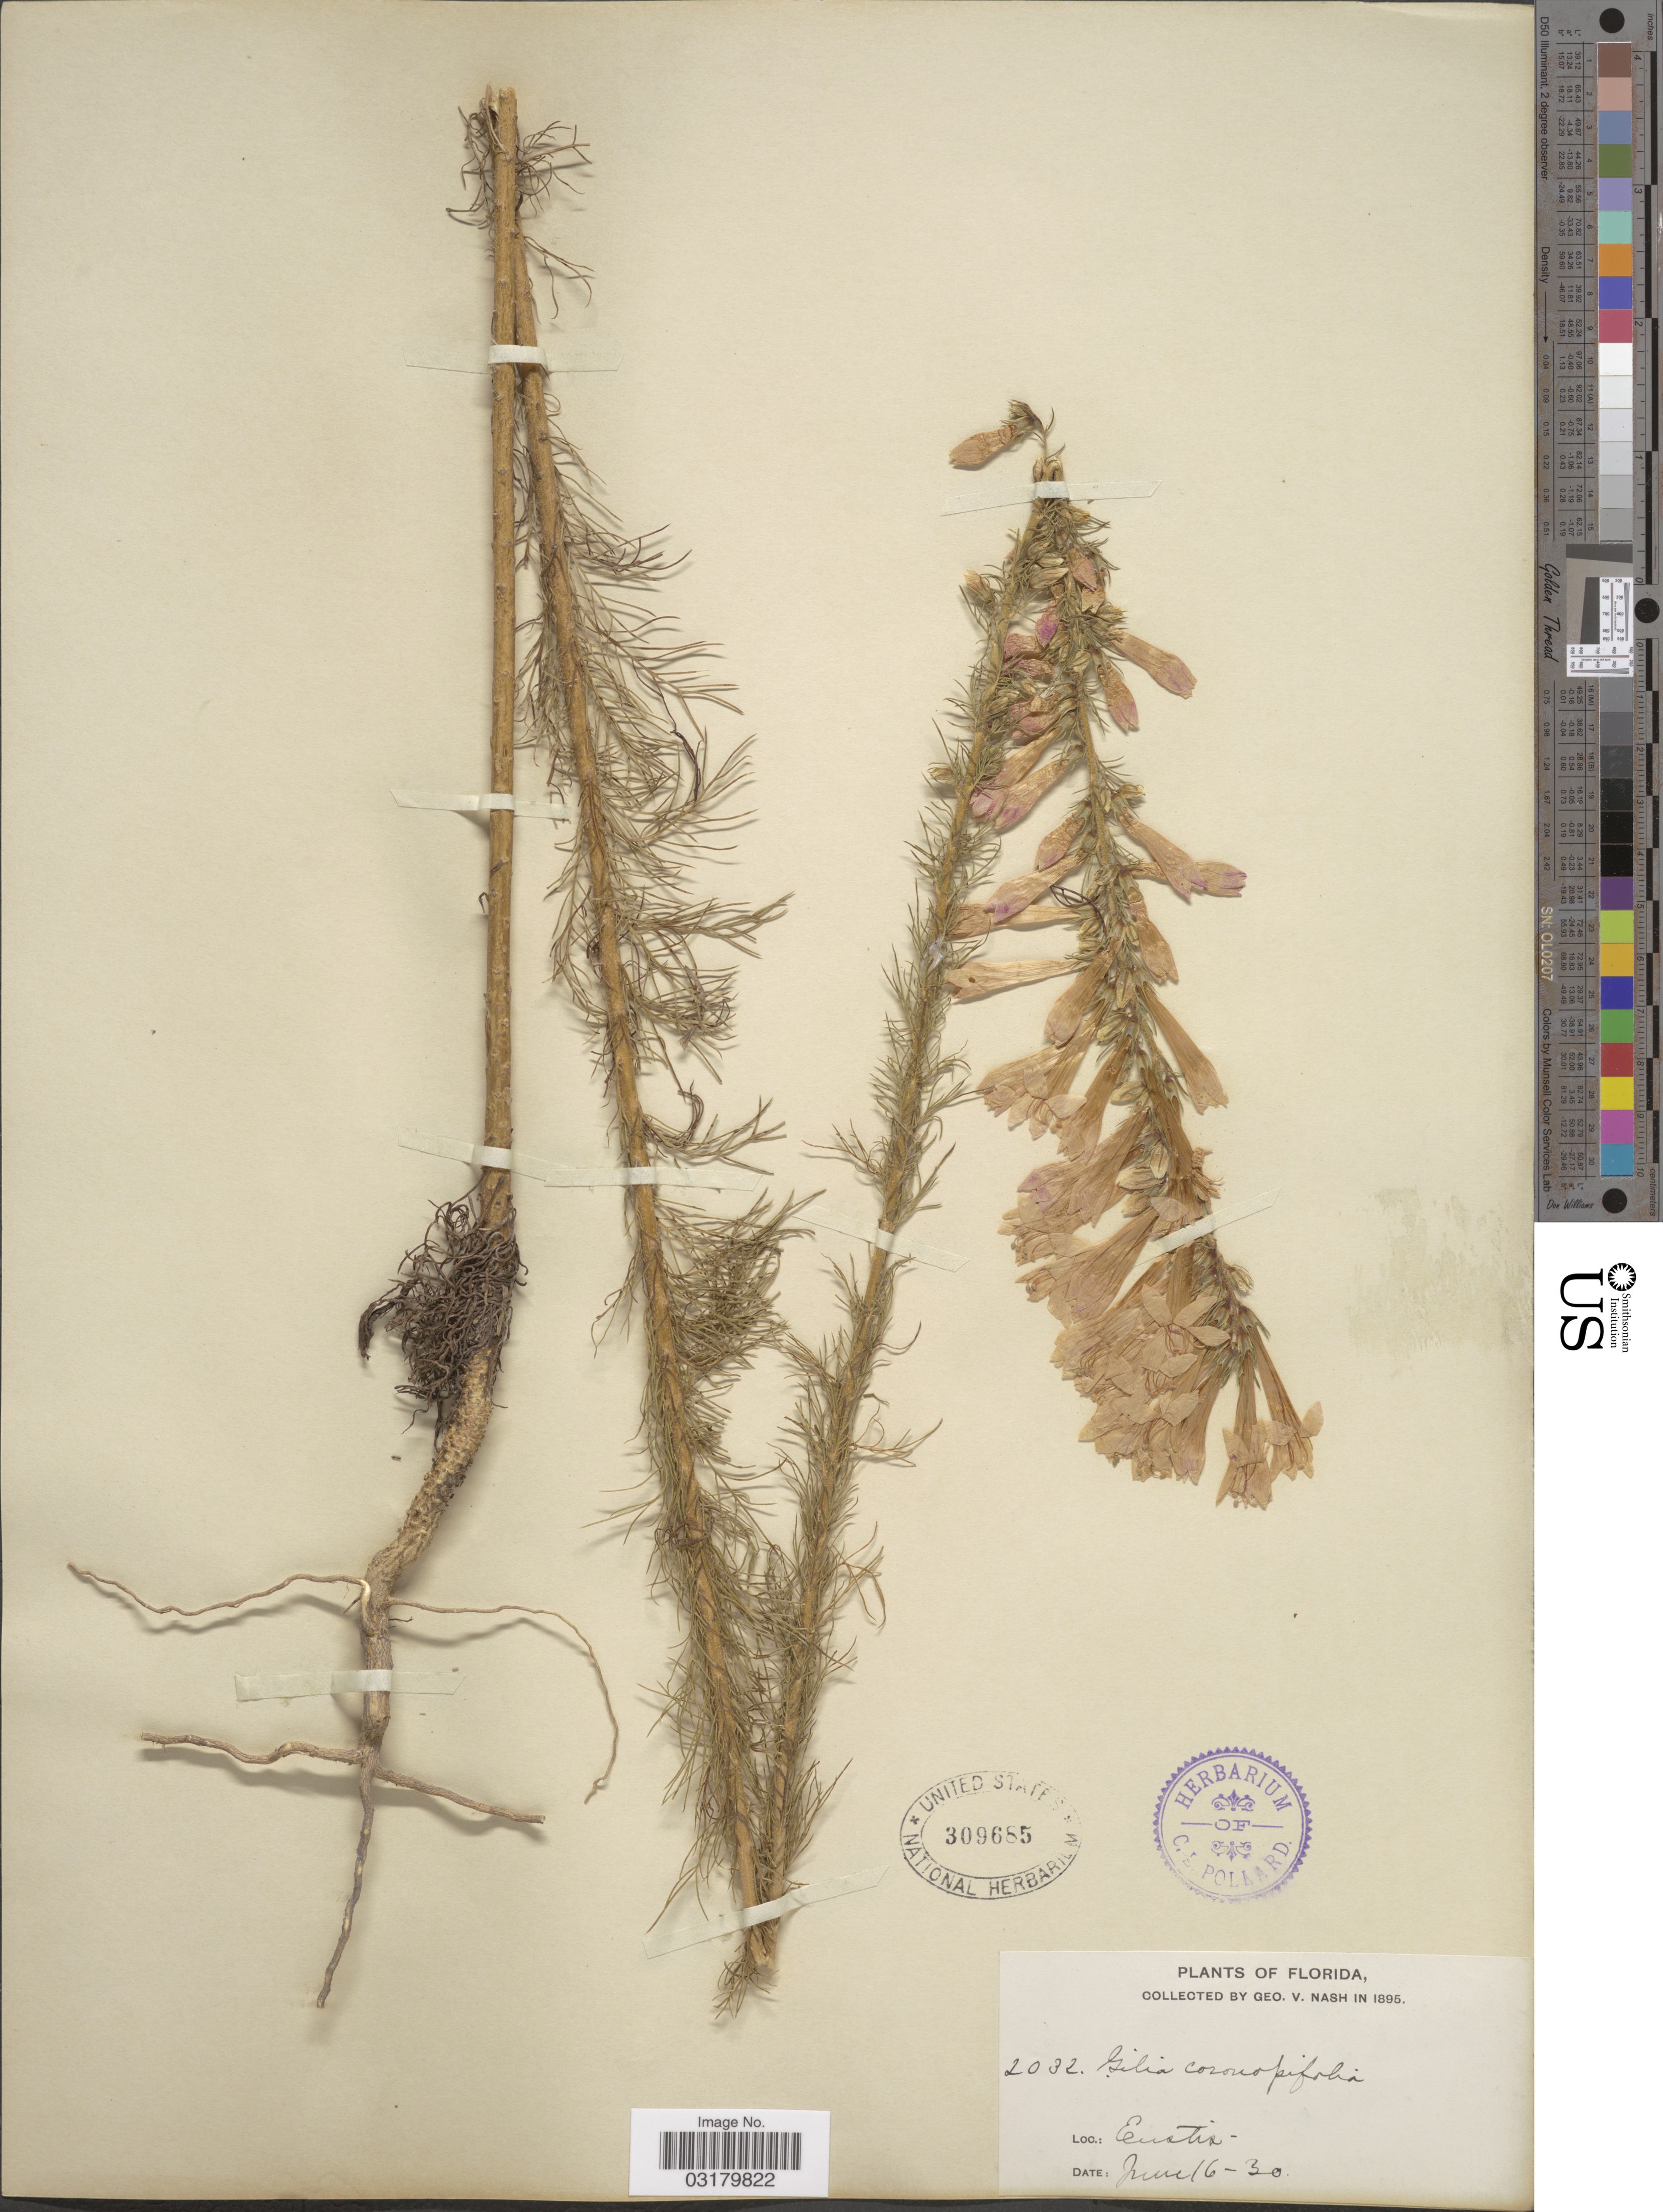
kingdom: Plantae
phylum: Tracheophyta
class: Magnoliopsida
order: Ericales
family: Polemoniaceae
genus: Ipomopsis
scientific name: Ipomopsis rubra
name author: (L.) Wherry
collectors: G. V. Nash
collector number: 2032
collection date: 1895-06-16/1895-06-30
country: United States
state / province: Florida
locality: Eustis.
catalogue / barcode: US 309685